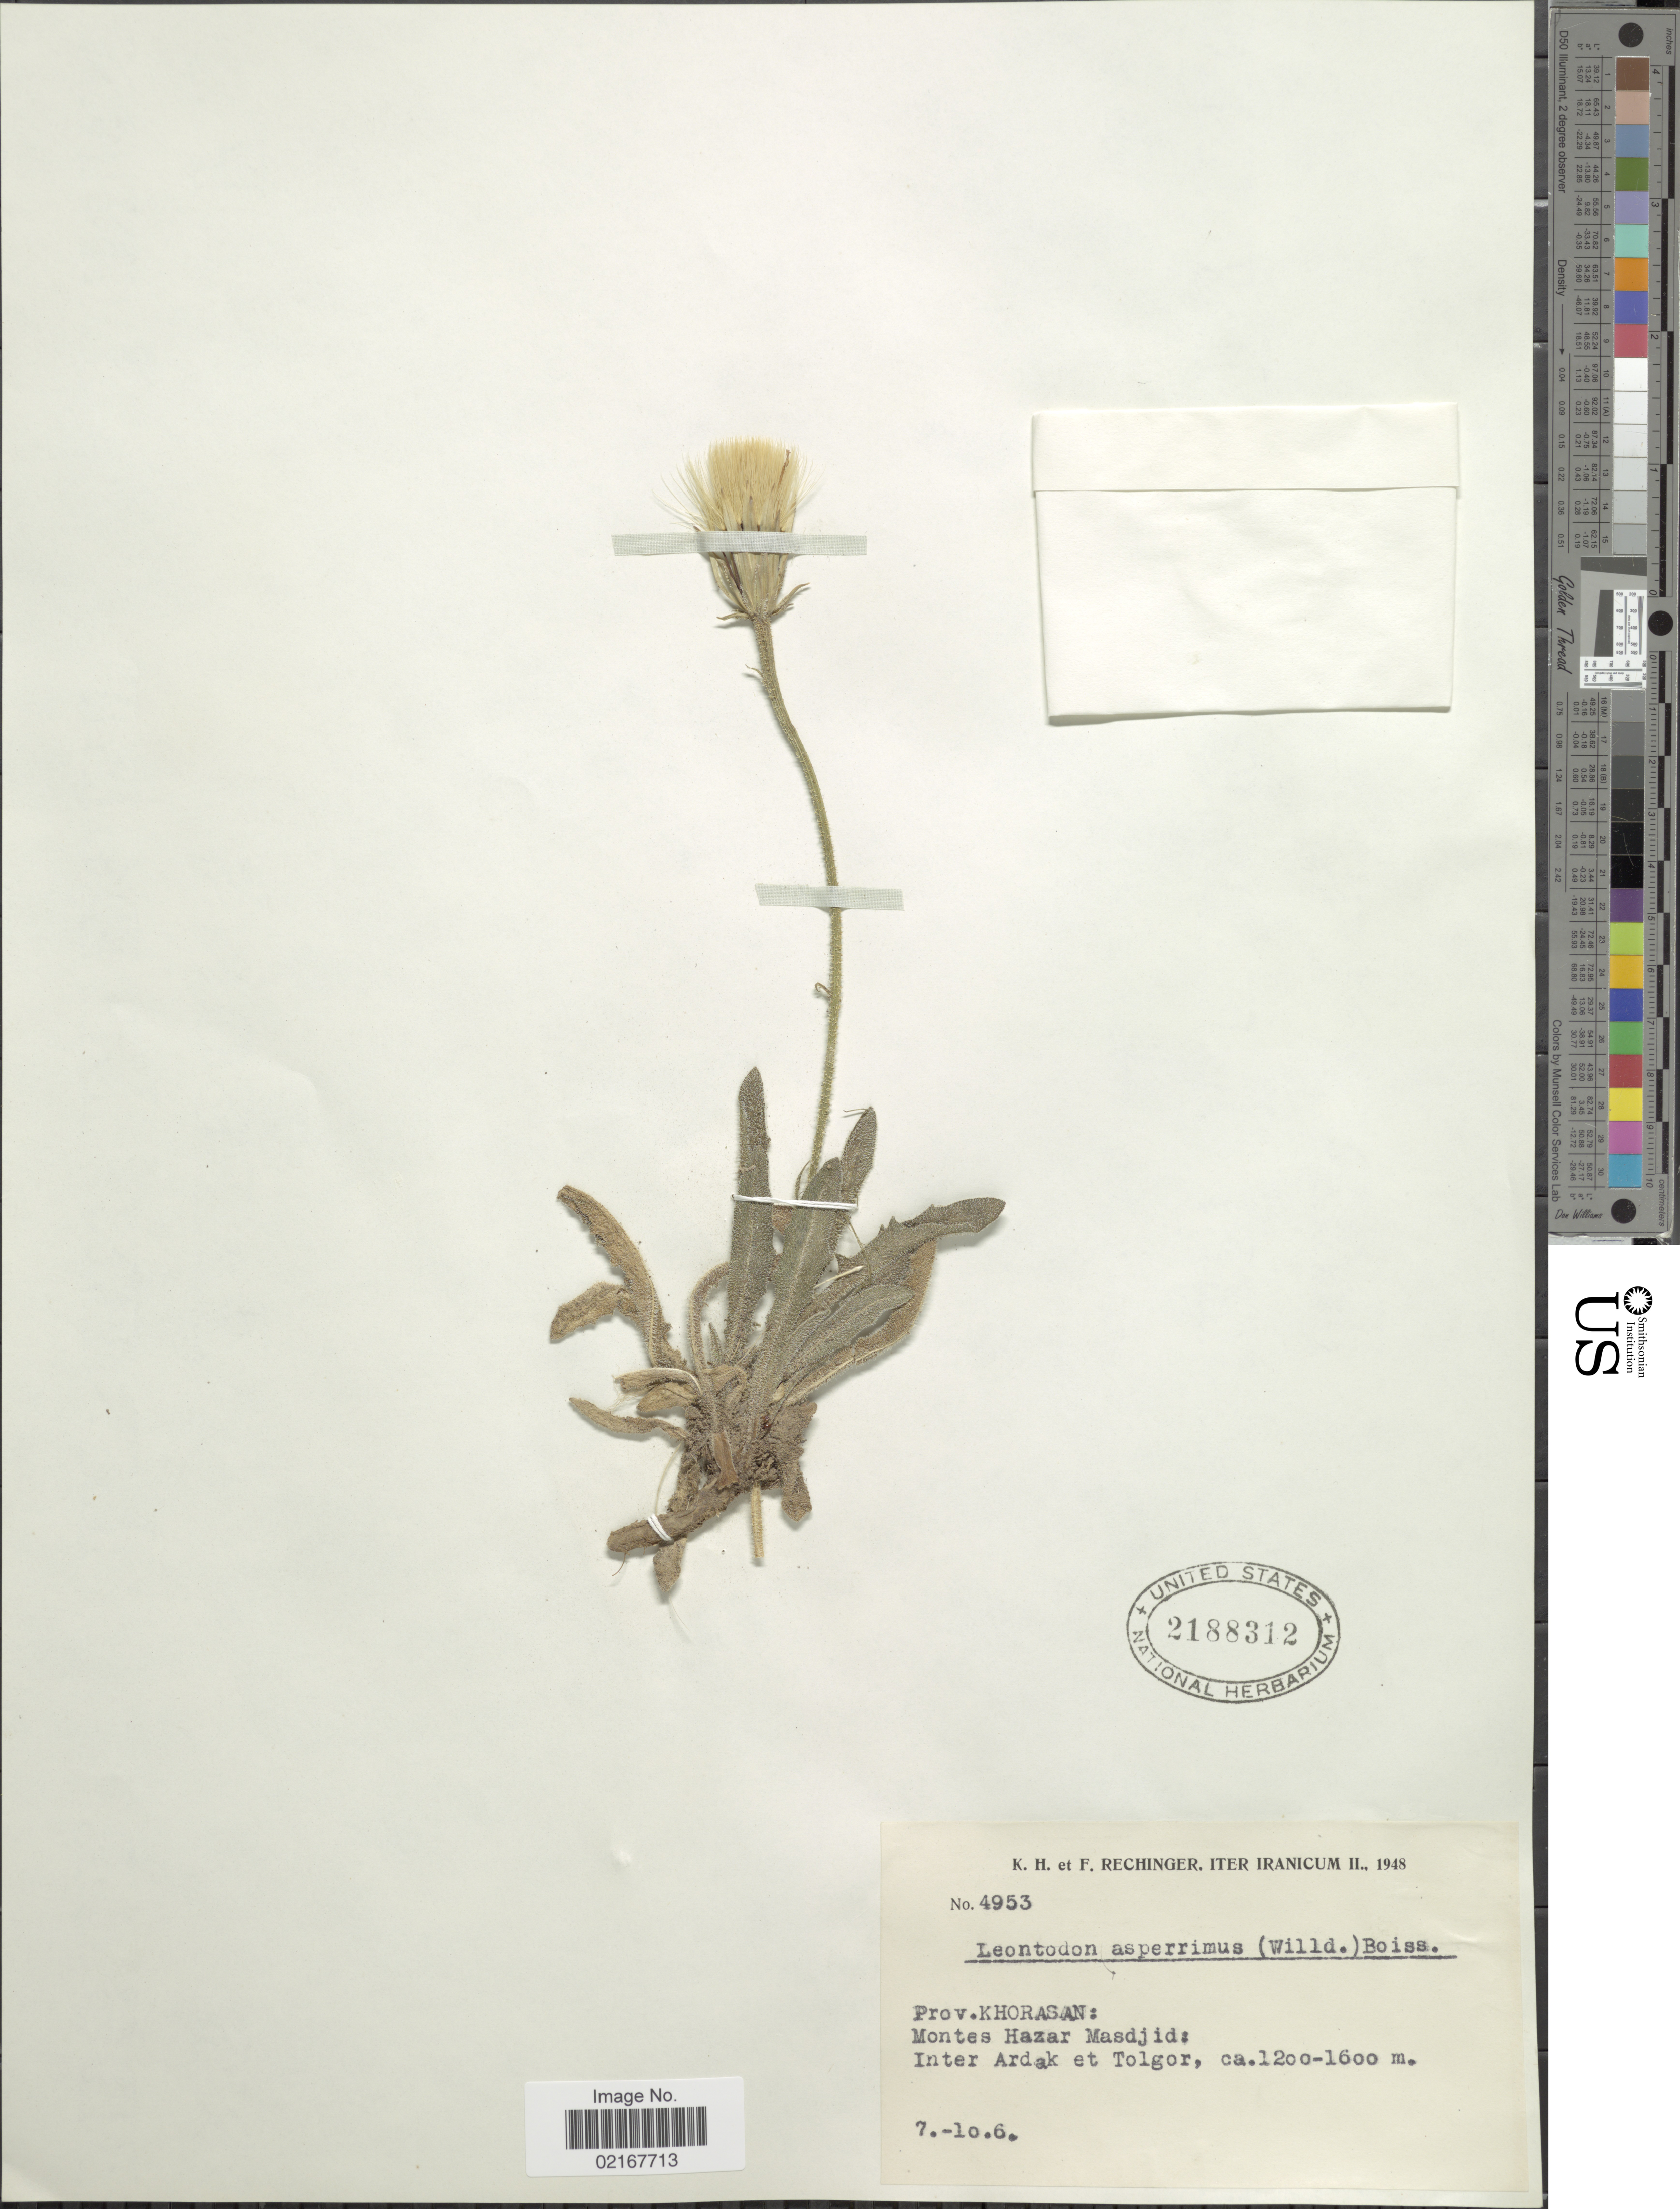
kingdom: Plantae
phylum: Tracheophyta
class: Magnoliopsida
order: Asterales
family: Asteraceae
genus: Leontodon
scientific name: Leontodon asperrimus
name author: (Willd.) Endl.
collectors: K. H. Rechinger & F. Rechinger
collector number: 4953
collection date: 1948-06-07/1948-06-10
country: Iran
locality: Prov. Khorasan, Montes Hazar Masdjid, inter Ardak et Tolgor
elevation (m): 1200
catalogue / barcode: US 2188312